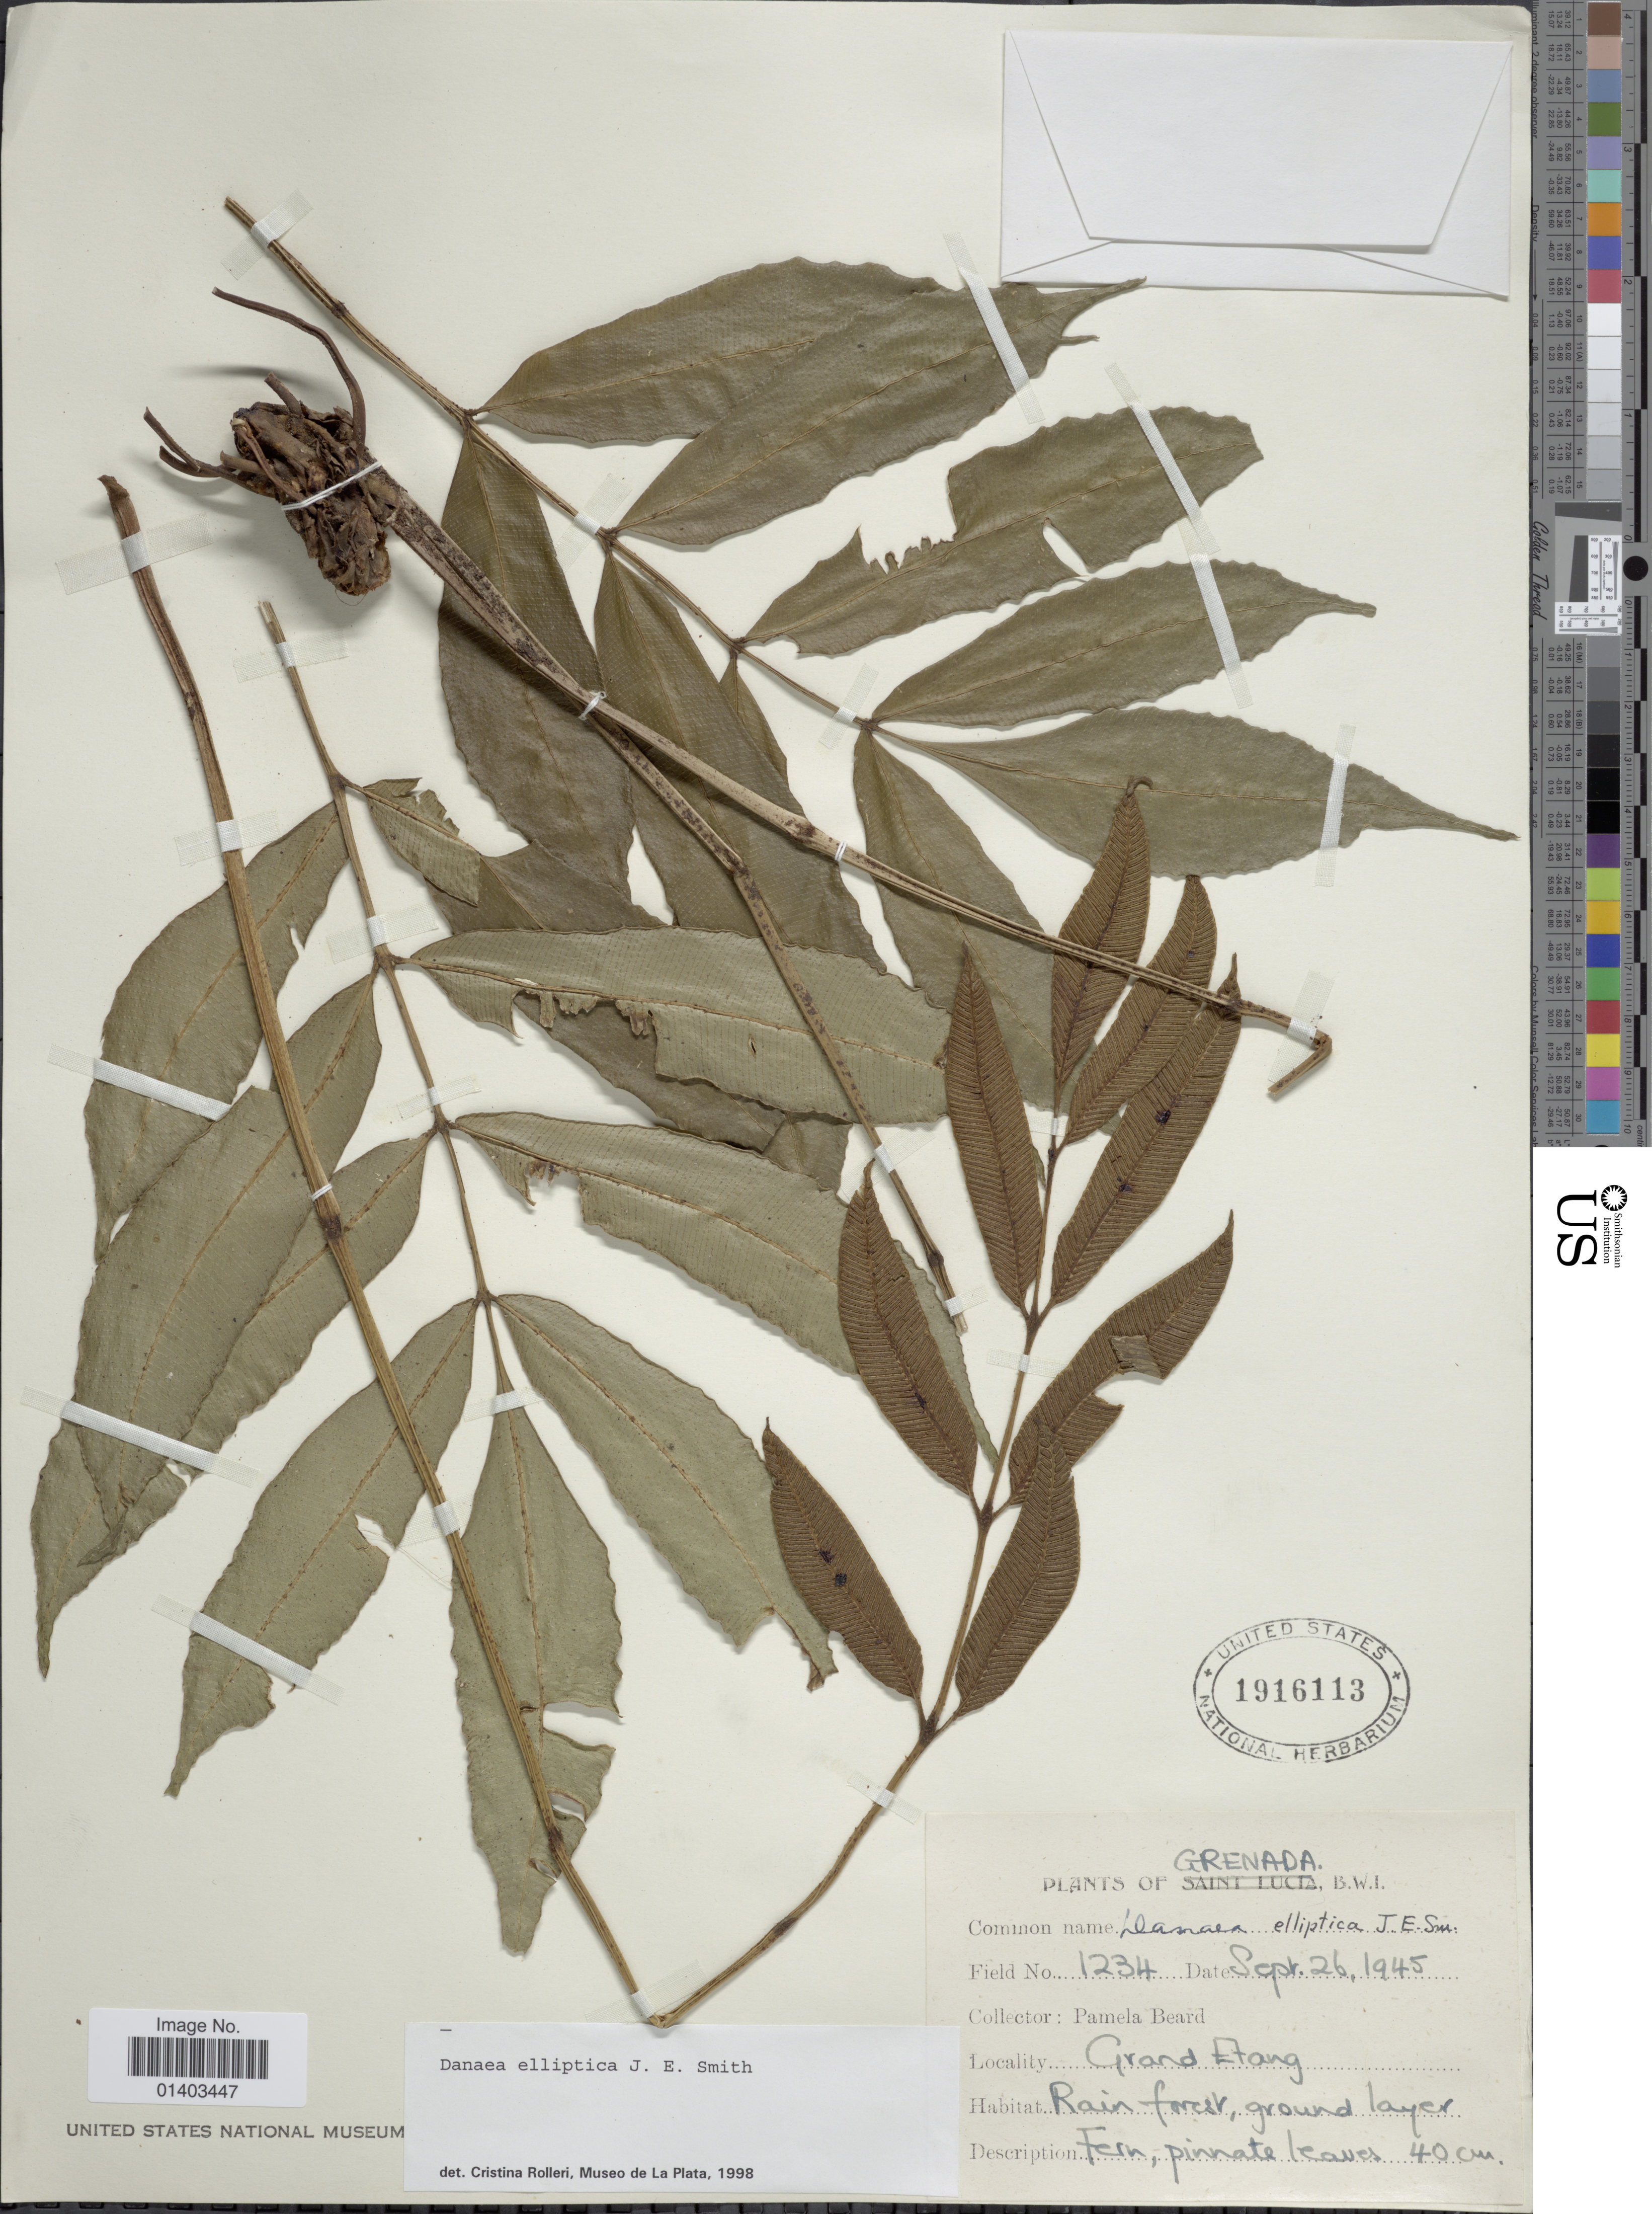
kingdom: Plantae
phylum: Tracheophyta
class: Polypodiopsida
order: Marattiales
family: Marattiaceae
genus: Danaea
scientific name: Danaea elliptica subsp. elliptica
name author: Sm.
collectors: P. Beard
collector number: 1234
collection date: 1945-09-26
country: Grenada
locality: Grand Etang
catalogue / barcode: US 1916113